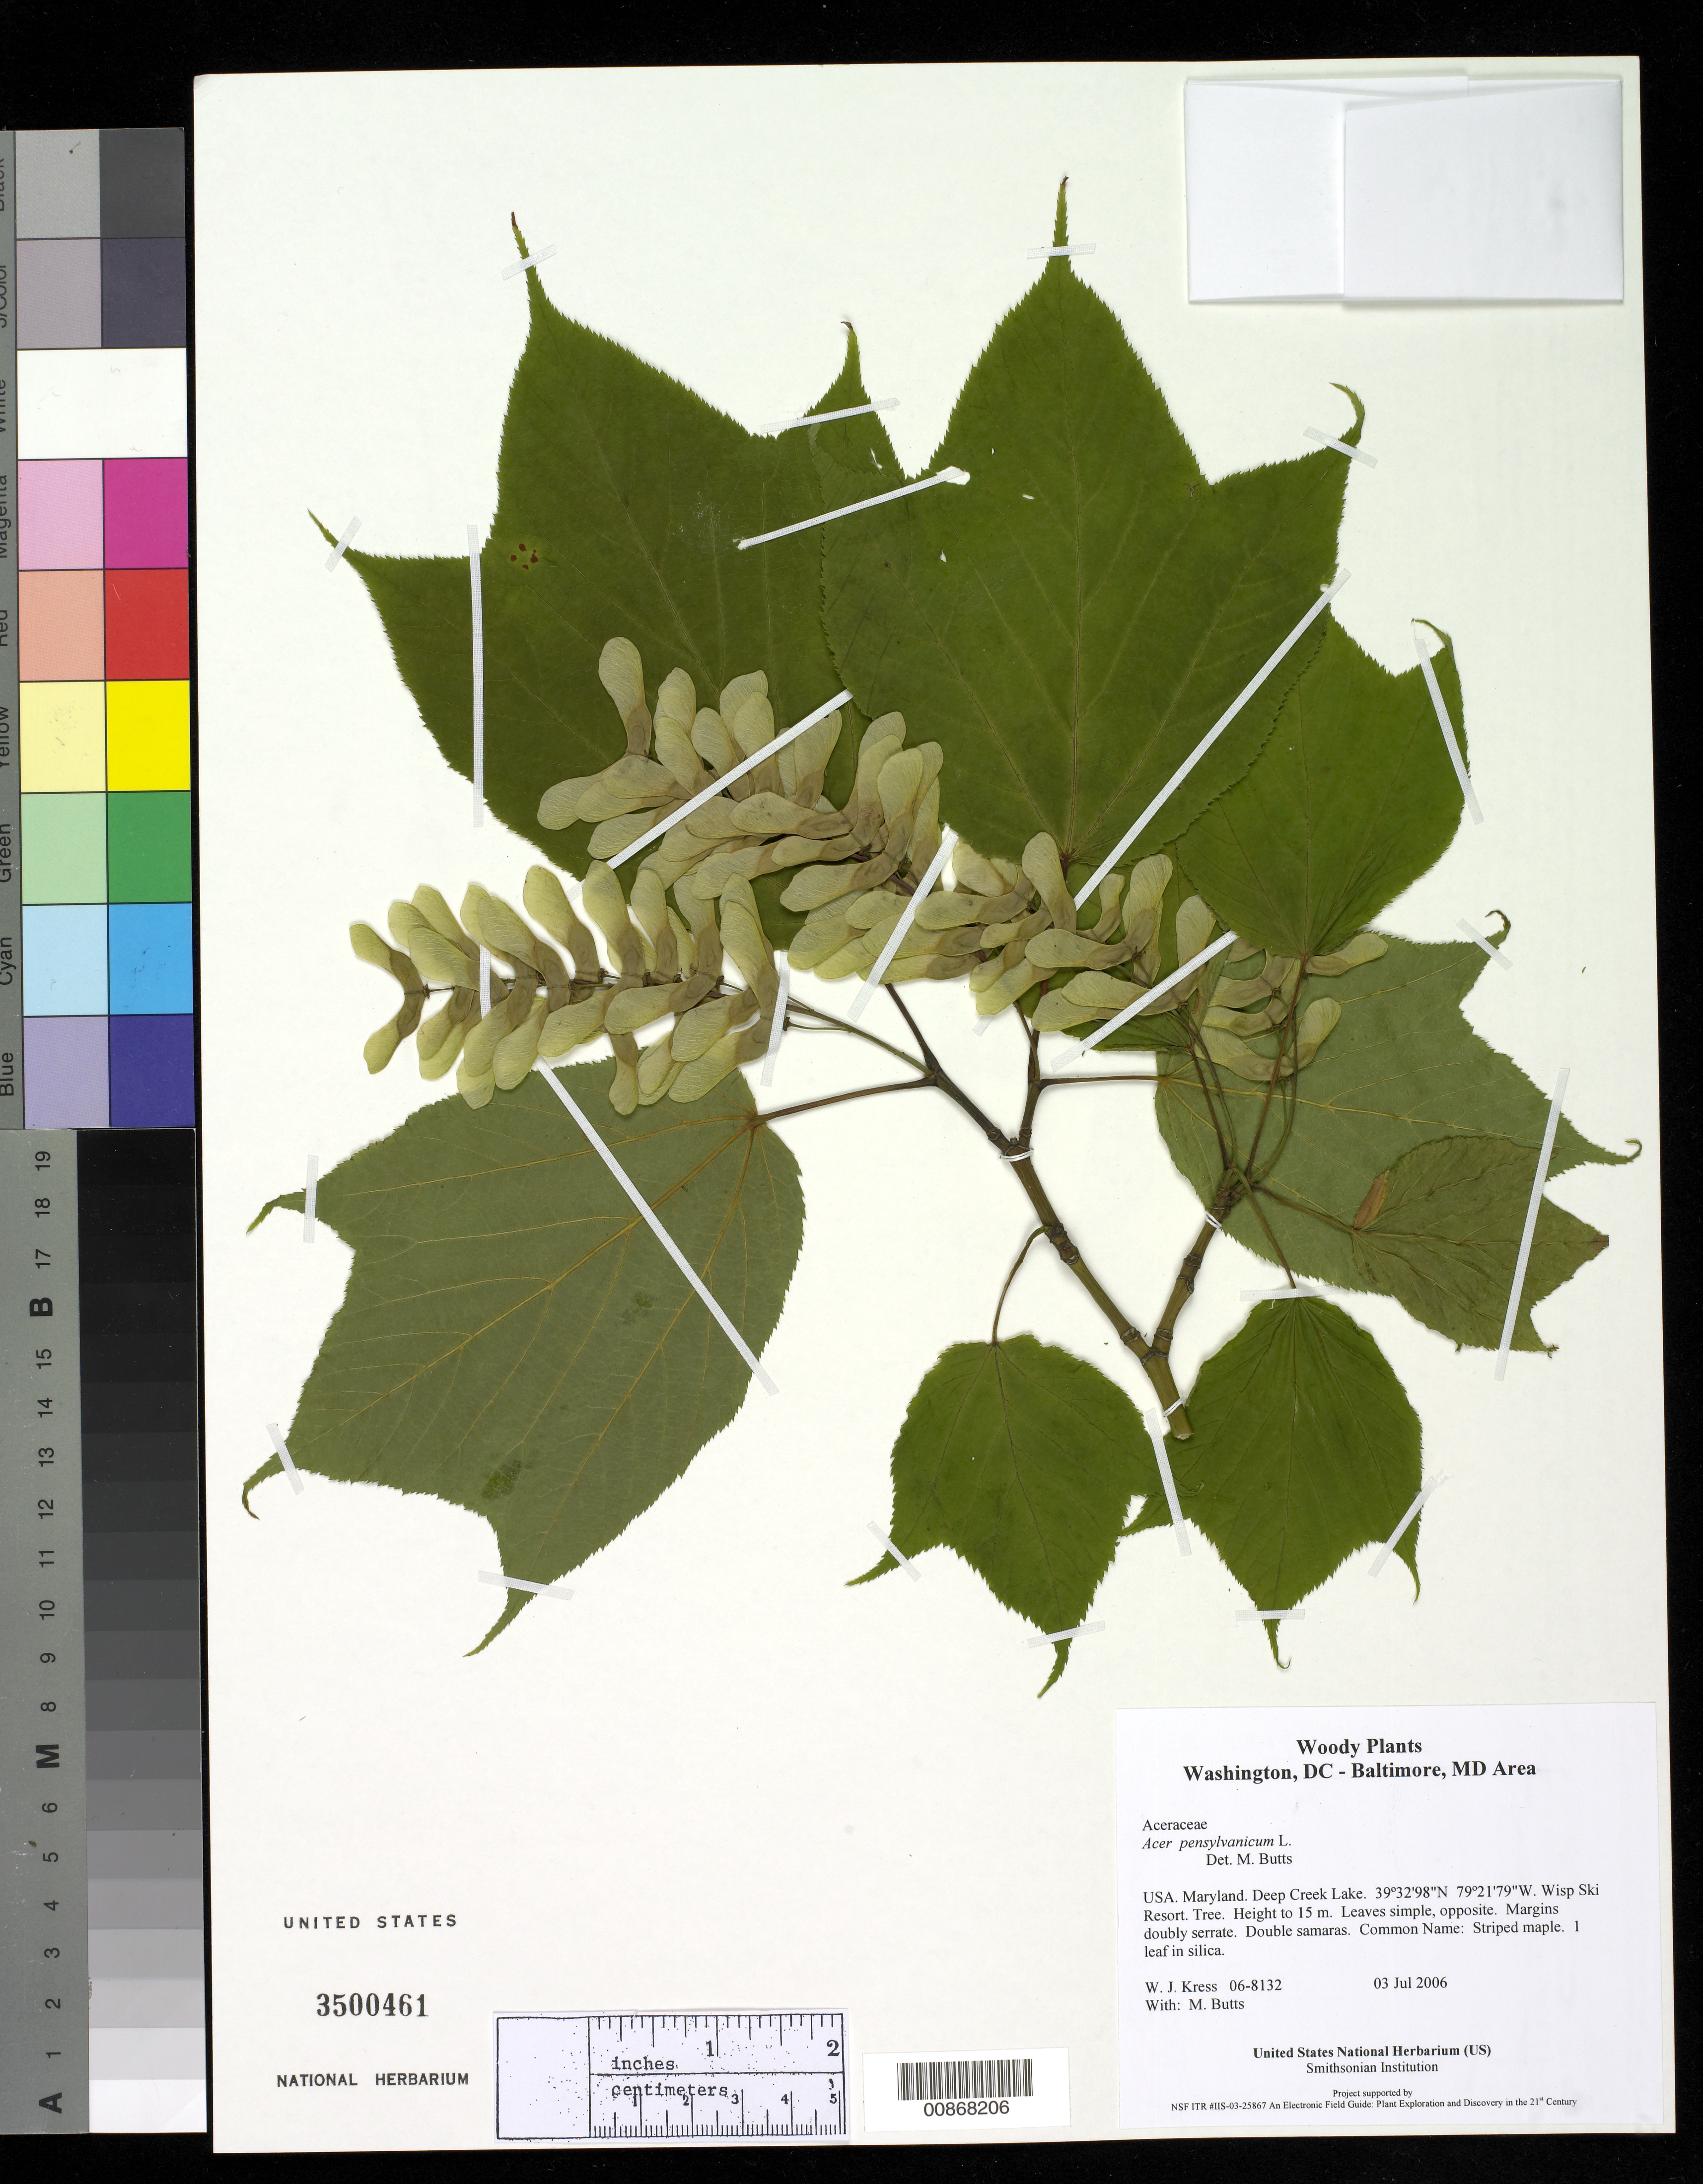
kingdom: Plantae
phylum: Tracheophyta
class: Magnoliopsida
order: Sapindales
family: Sapindaceae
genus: Acer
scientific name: Acer pensylvanicum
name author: L.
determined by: Butts, M. B.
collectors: W. J. Kress & M. B. Butts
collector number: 06-8132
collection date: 2006-07-03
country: United States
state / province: Maryland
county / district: Garrett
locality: Deep Creek Lake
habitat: Wisp Ski Resort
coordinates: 39 32 98 N, 79 21 79 W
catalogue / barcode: US 3500461